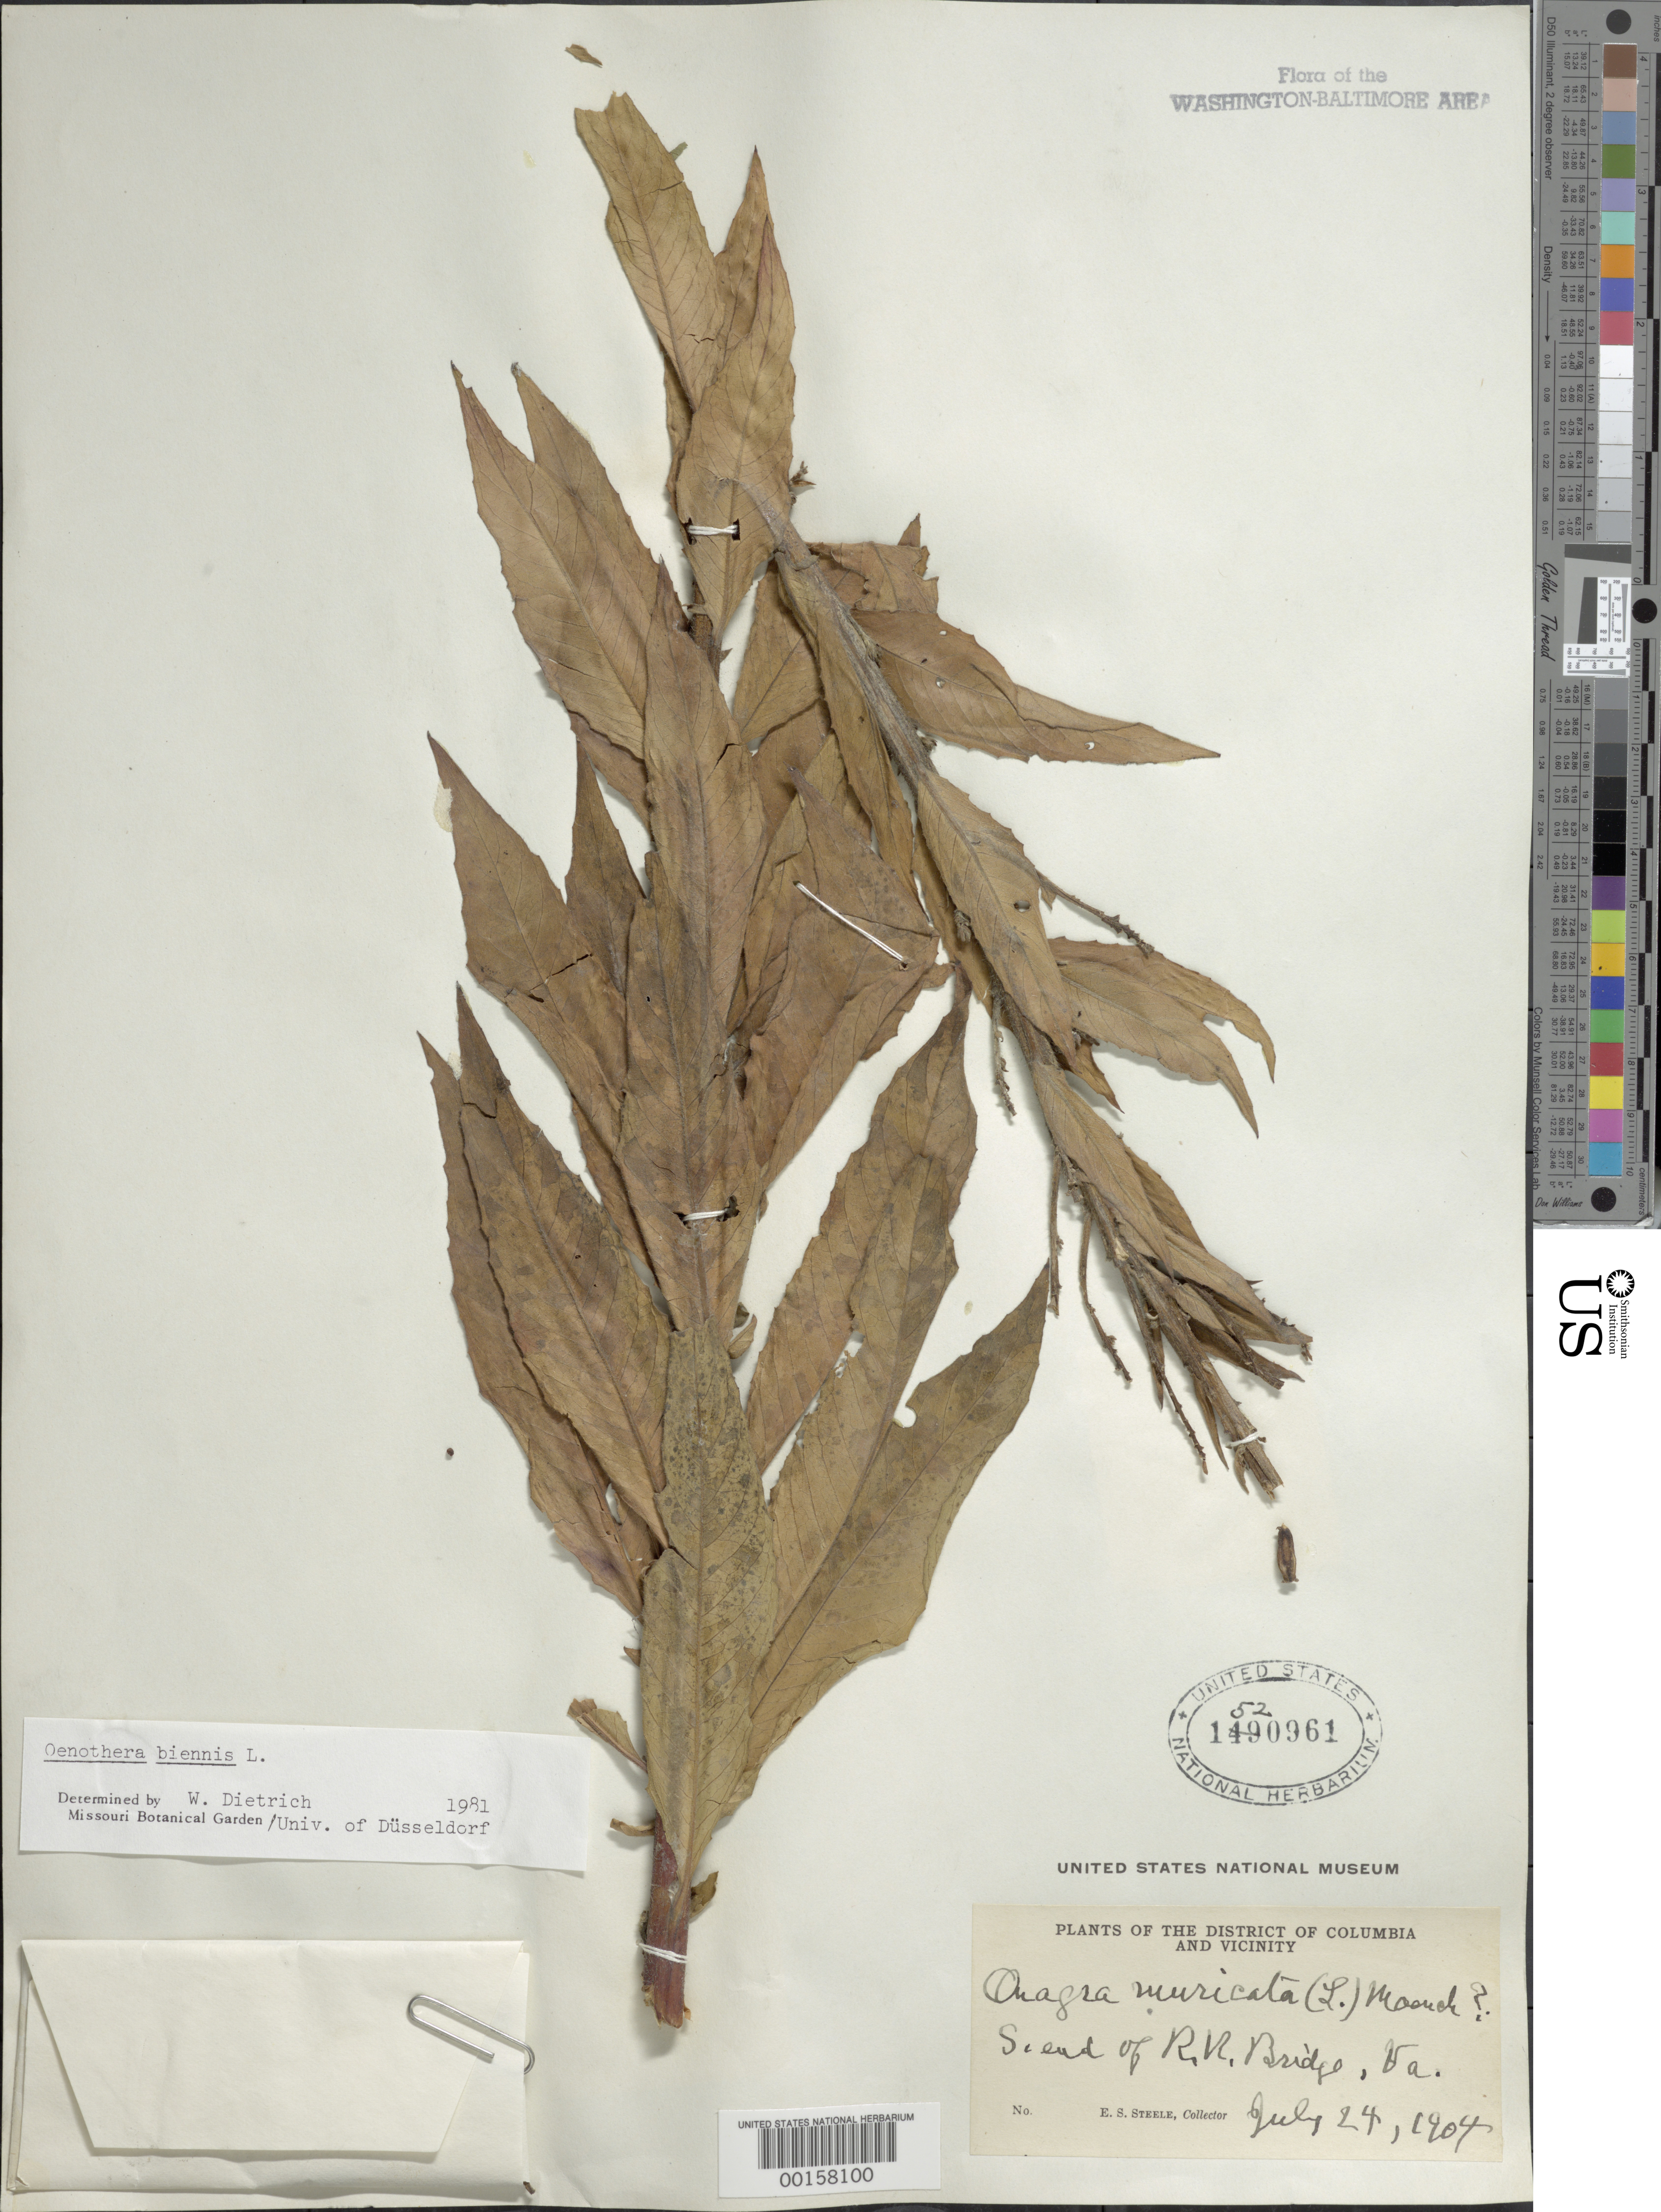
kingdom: Plantae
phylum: Tracheophyta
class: Magnoliopsida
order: Myrtales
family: Onagraceae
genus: Oenothera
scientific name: Oenothera biennis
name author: L.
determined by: Dietrich, W.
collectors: E. Steele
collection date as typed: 24 Jul 1904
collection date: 1904-07-24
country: United States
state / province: Virginia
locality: S end of R.R. Bridge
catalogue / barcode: US 1520961